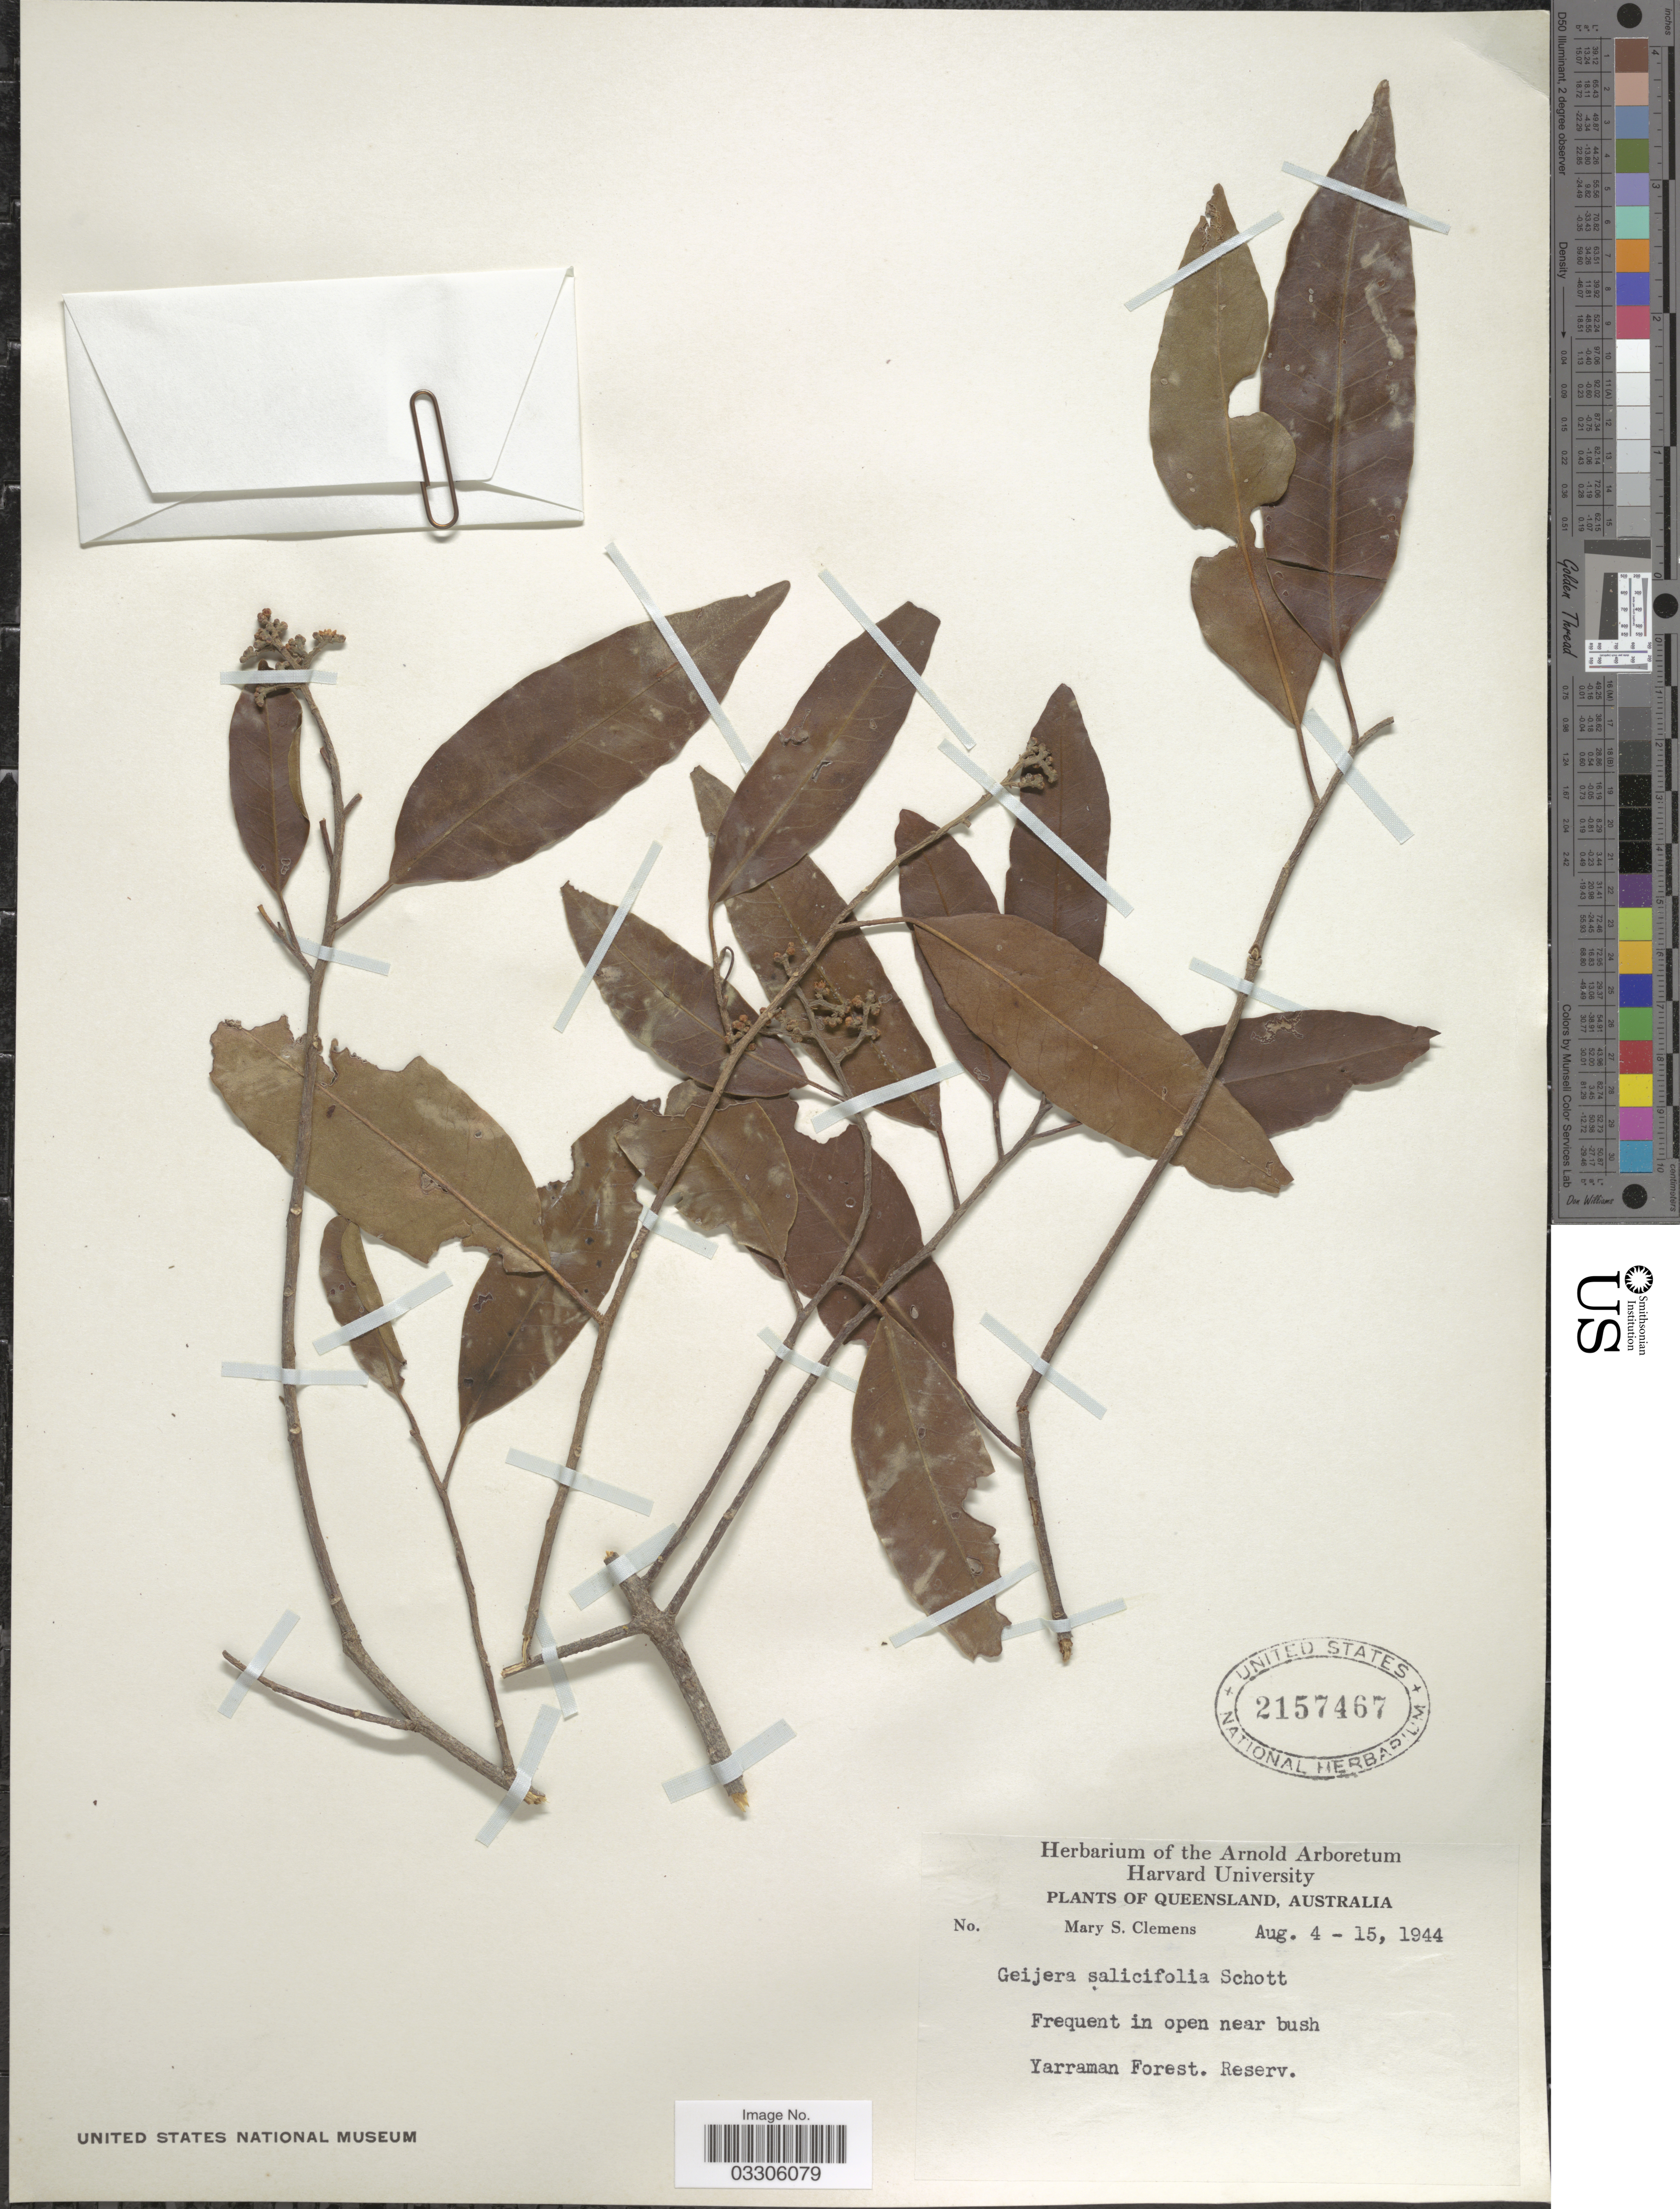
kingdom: Plantae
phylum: Tracheophyta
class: Magnoliopsida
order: Sapindales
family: Rutaceae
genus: Geijera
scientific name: Geijera salicifolia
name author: Schott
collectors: M. S. Clemens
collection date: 1944-08-04/1944-08-15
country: Australia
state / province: Queensland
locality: Yarranab Forest. Reserv.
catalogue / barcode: US 2157467